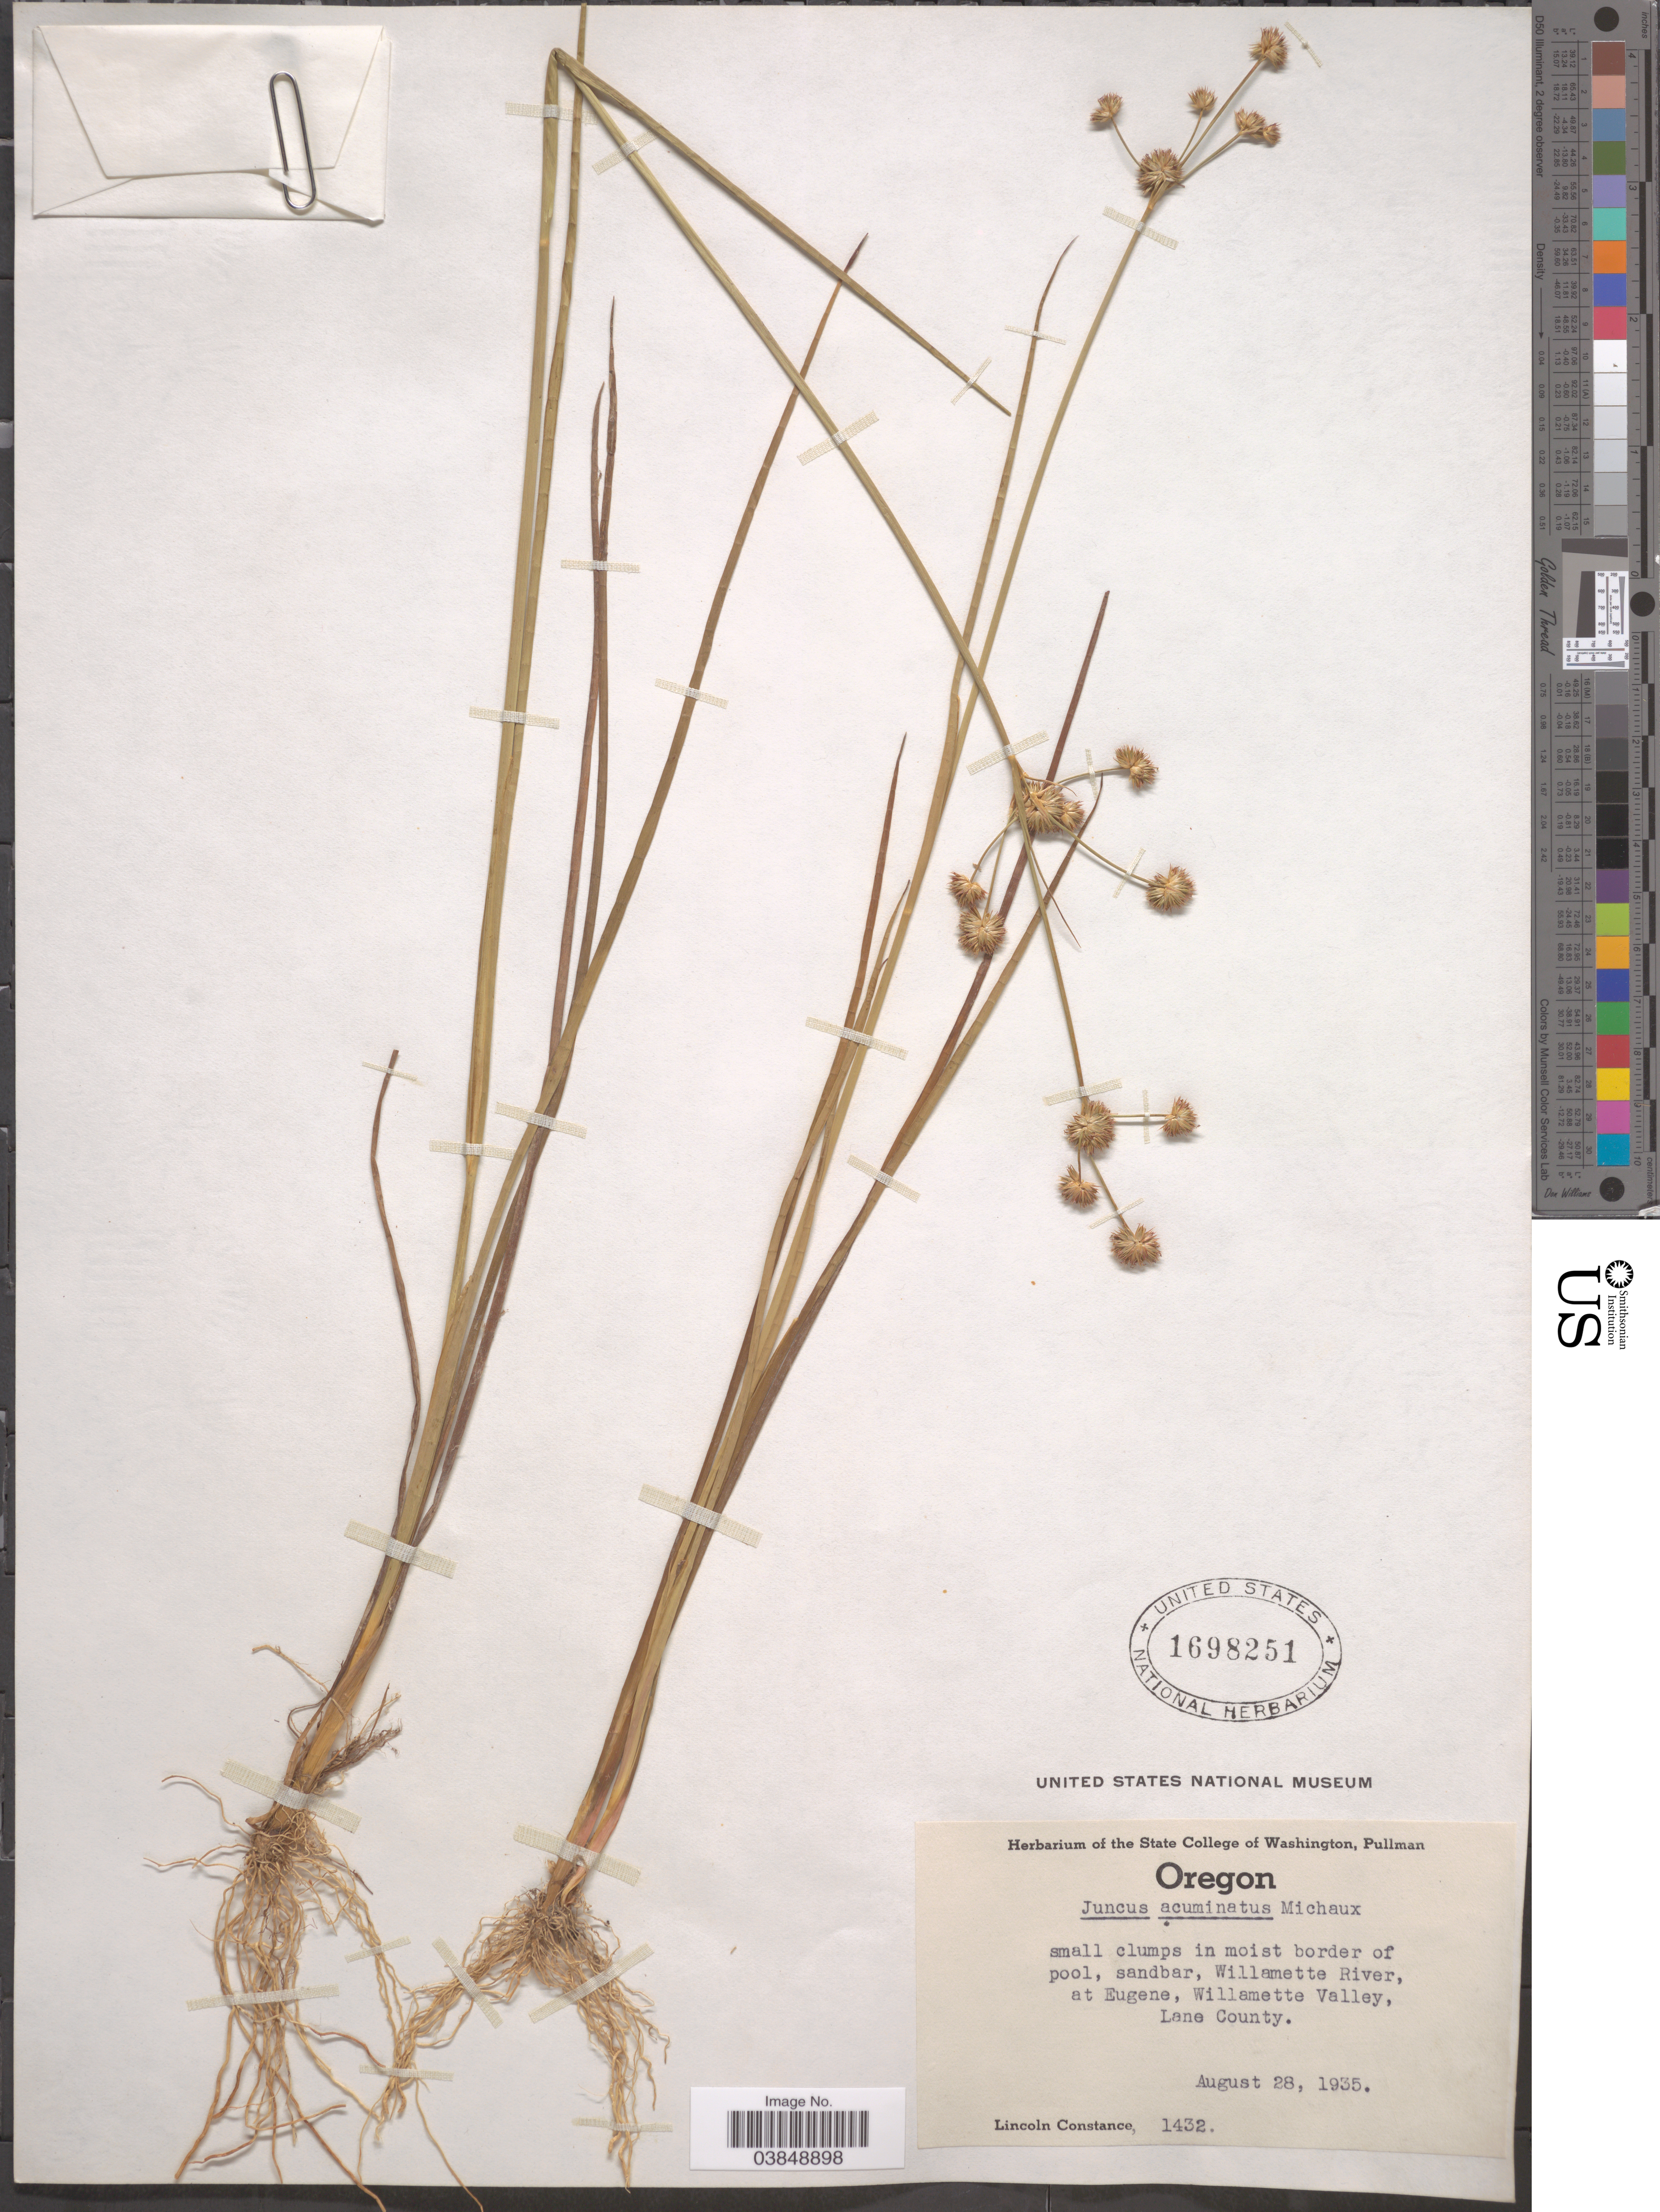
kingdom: Plantae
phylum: Tracheophyta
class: Liliopsida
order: Poales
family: Juncaceae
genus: Juncus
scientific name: Juncus acuminatus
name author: Michx.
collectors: L. Constance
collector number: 1432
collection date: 1935-08-28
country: United States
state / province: Oregon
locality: Willamette River, at Eugene, Willamette Valley, Lane County.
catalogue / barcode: US 1698251